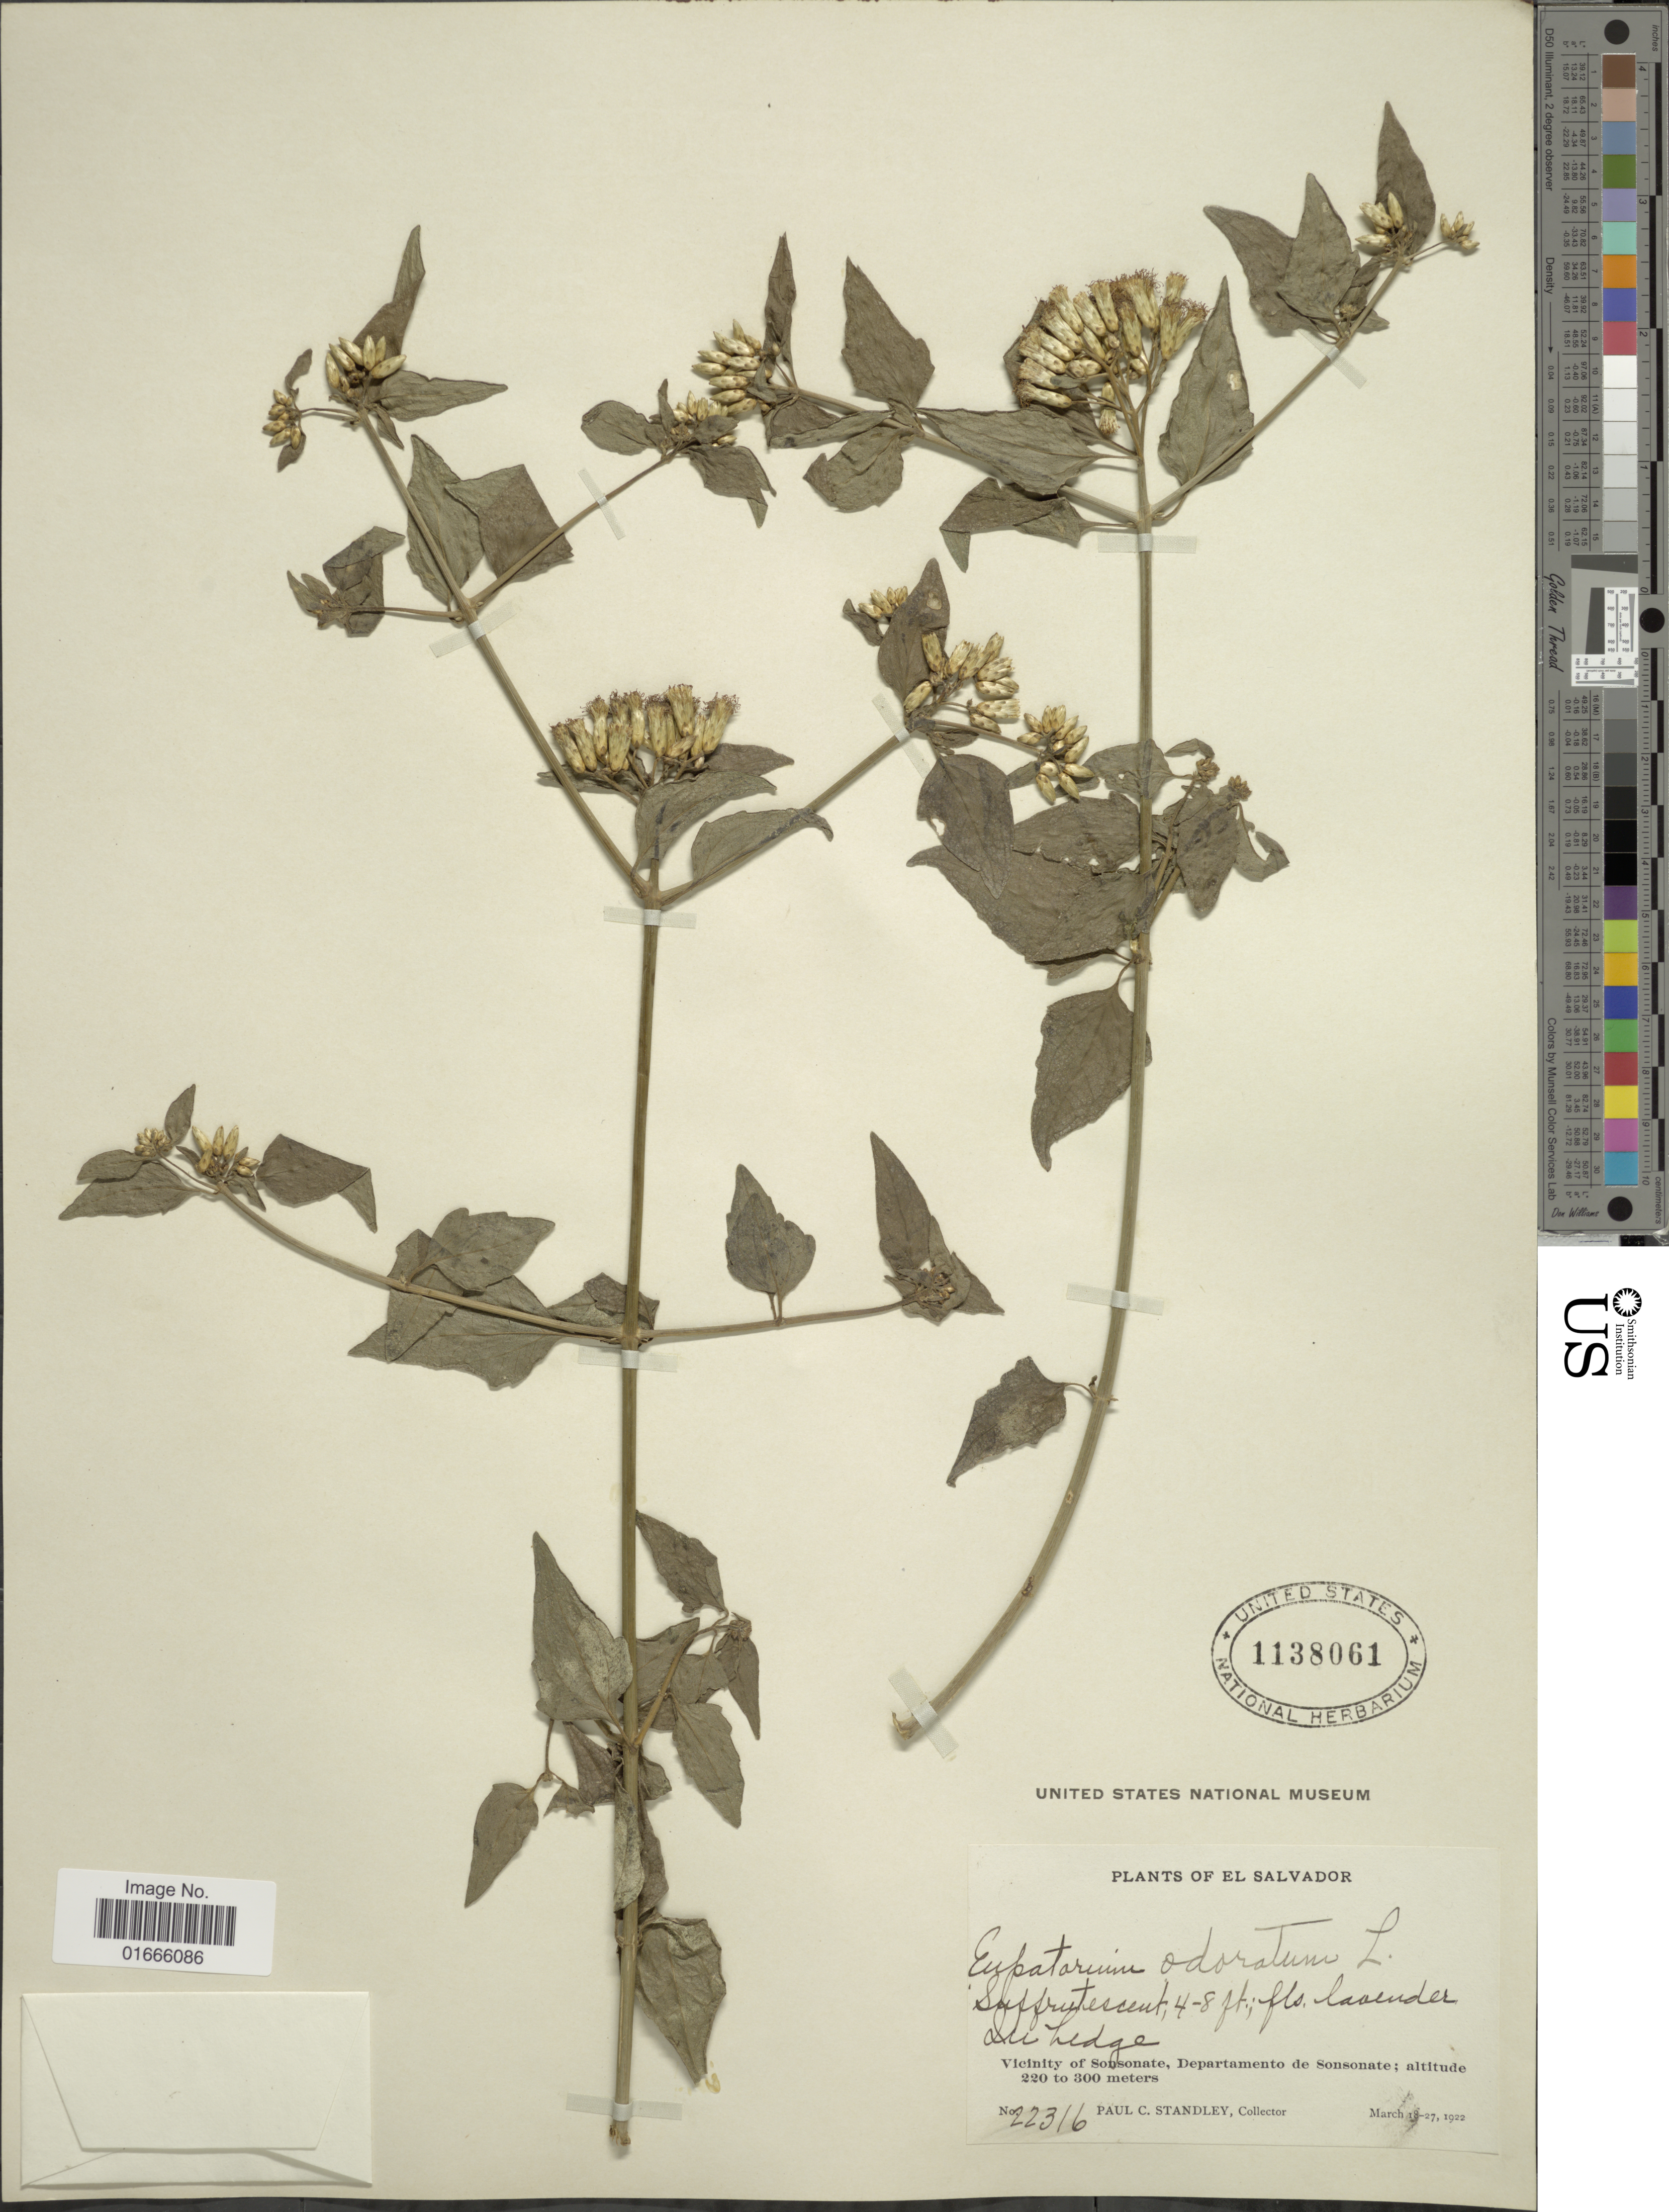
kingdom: Plantae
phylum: Tracheophyta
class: Magnoliopsida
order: Asterales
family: Asteraceae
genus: Chromolaena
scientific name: Chromolaena odorata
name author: (L.) R.M. King & H. Rob.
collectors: P. C. Standley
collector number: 22316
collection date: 1922-03-18/1922-03-27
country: El Salvador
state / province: Sonsonate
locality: Vicinity of Sonsonate, Departamento de Sonsonate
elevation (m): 220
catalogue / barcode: US 1138061